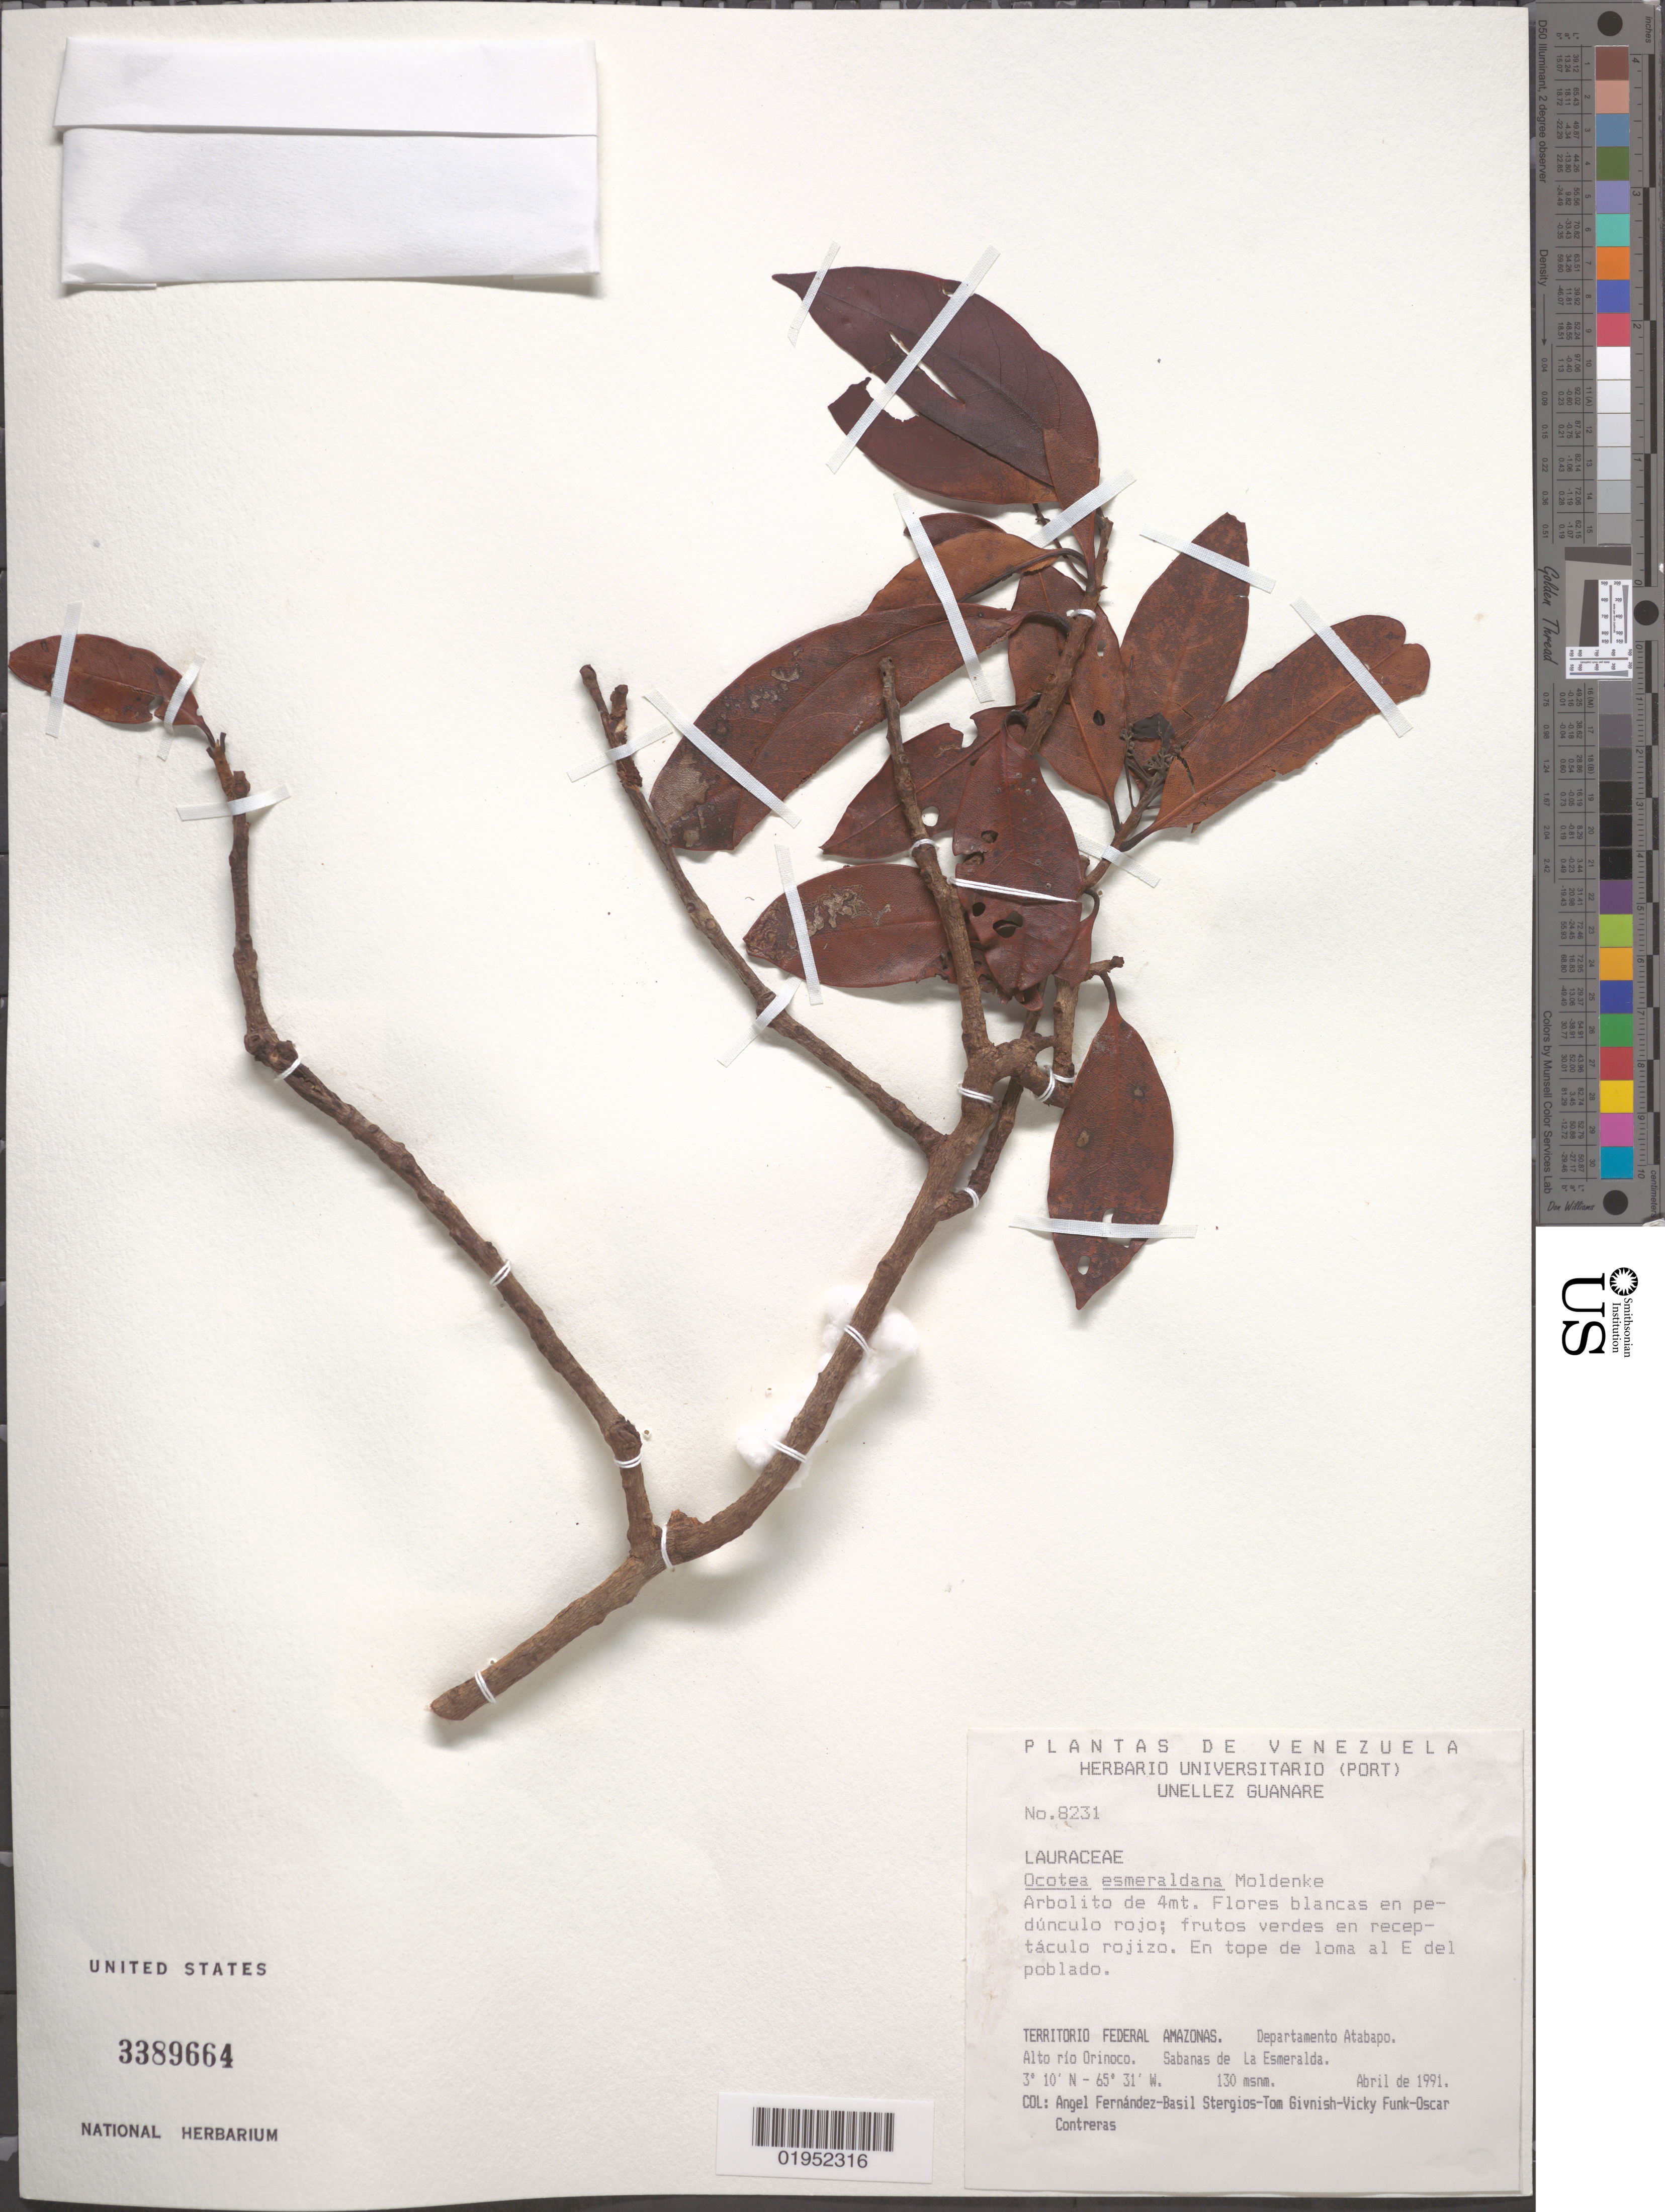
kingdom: Plantae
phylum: Tracheophyta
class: Magnoliopsida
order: Laurales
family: Lauraceae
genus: Ocotea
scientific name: Ocotea esmeraldana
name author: Moldenke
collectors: A. Fernández, B. G. Stergios, T. J. Givnish, V. Funk & O. Contreras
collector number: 8231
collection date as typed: Apr-91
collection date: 1991-04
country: Venezuela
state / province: Amazonas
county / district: Atabapo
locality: Alto rio Orinoco. Sabanas de La Esmeralda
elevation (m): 130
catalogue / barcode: US 3389664